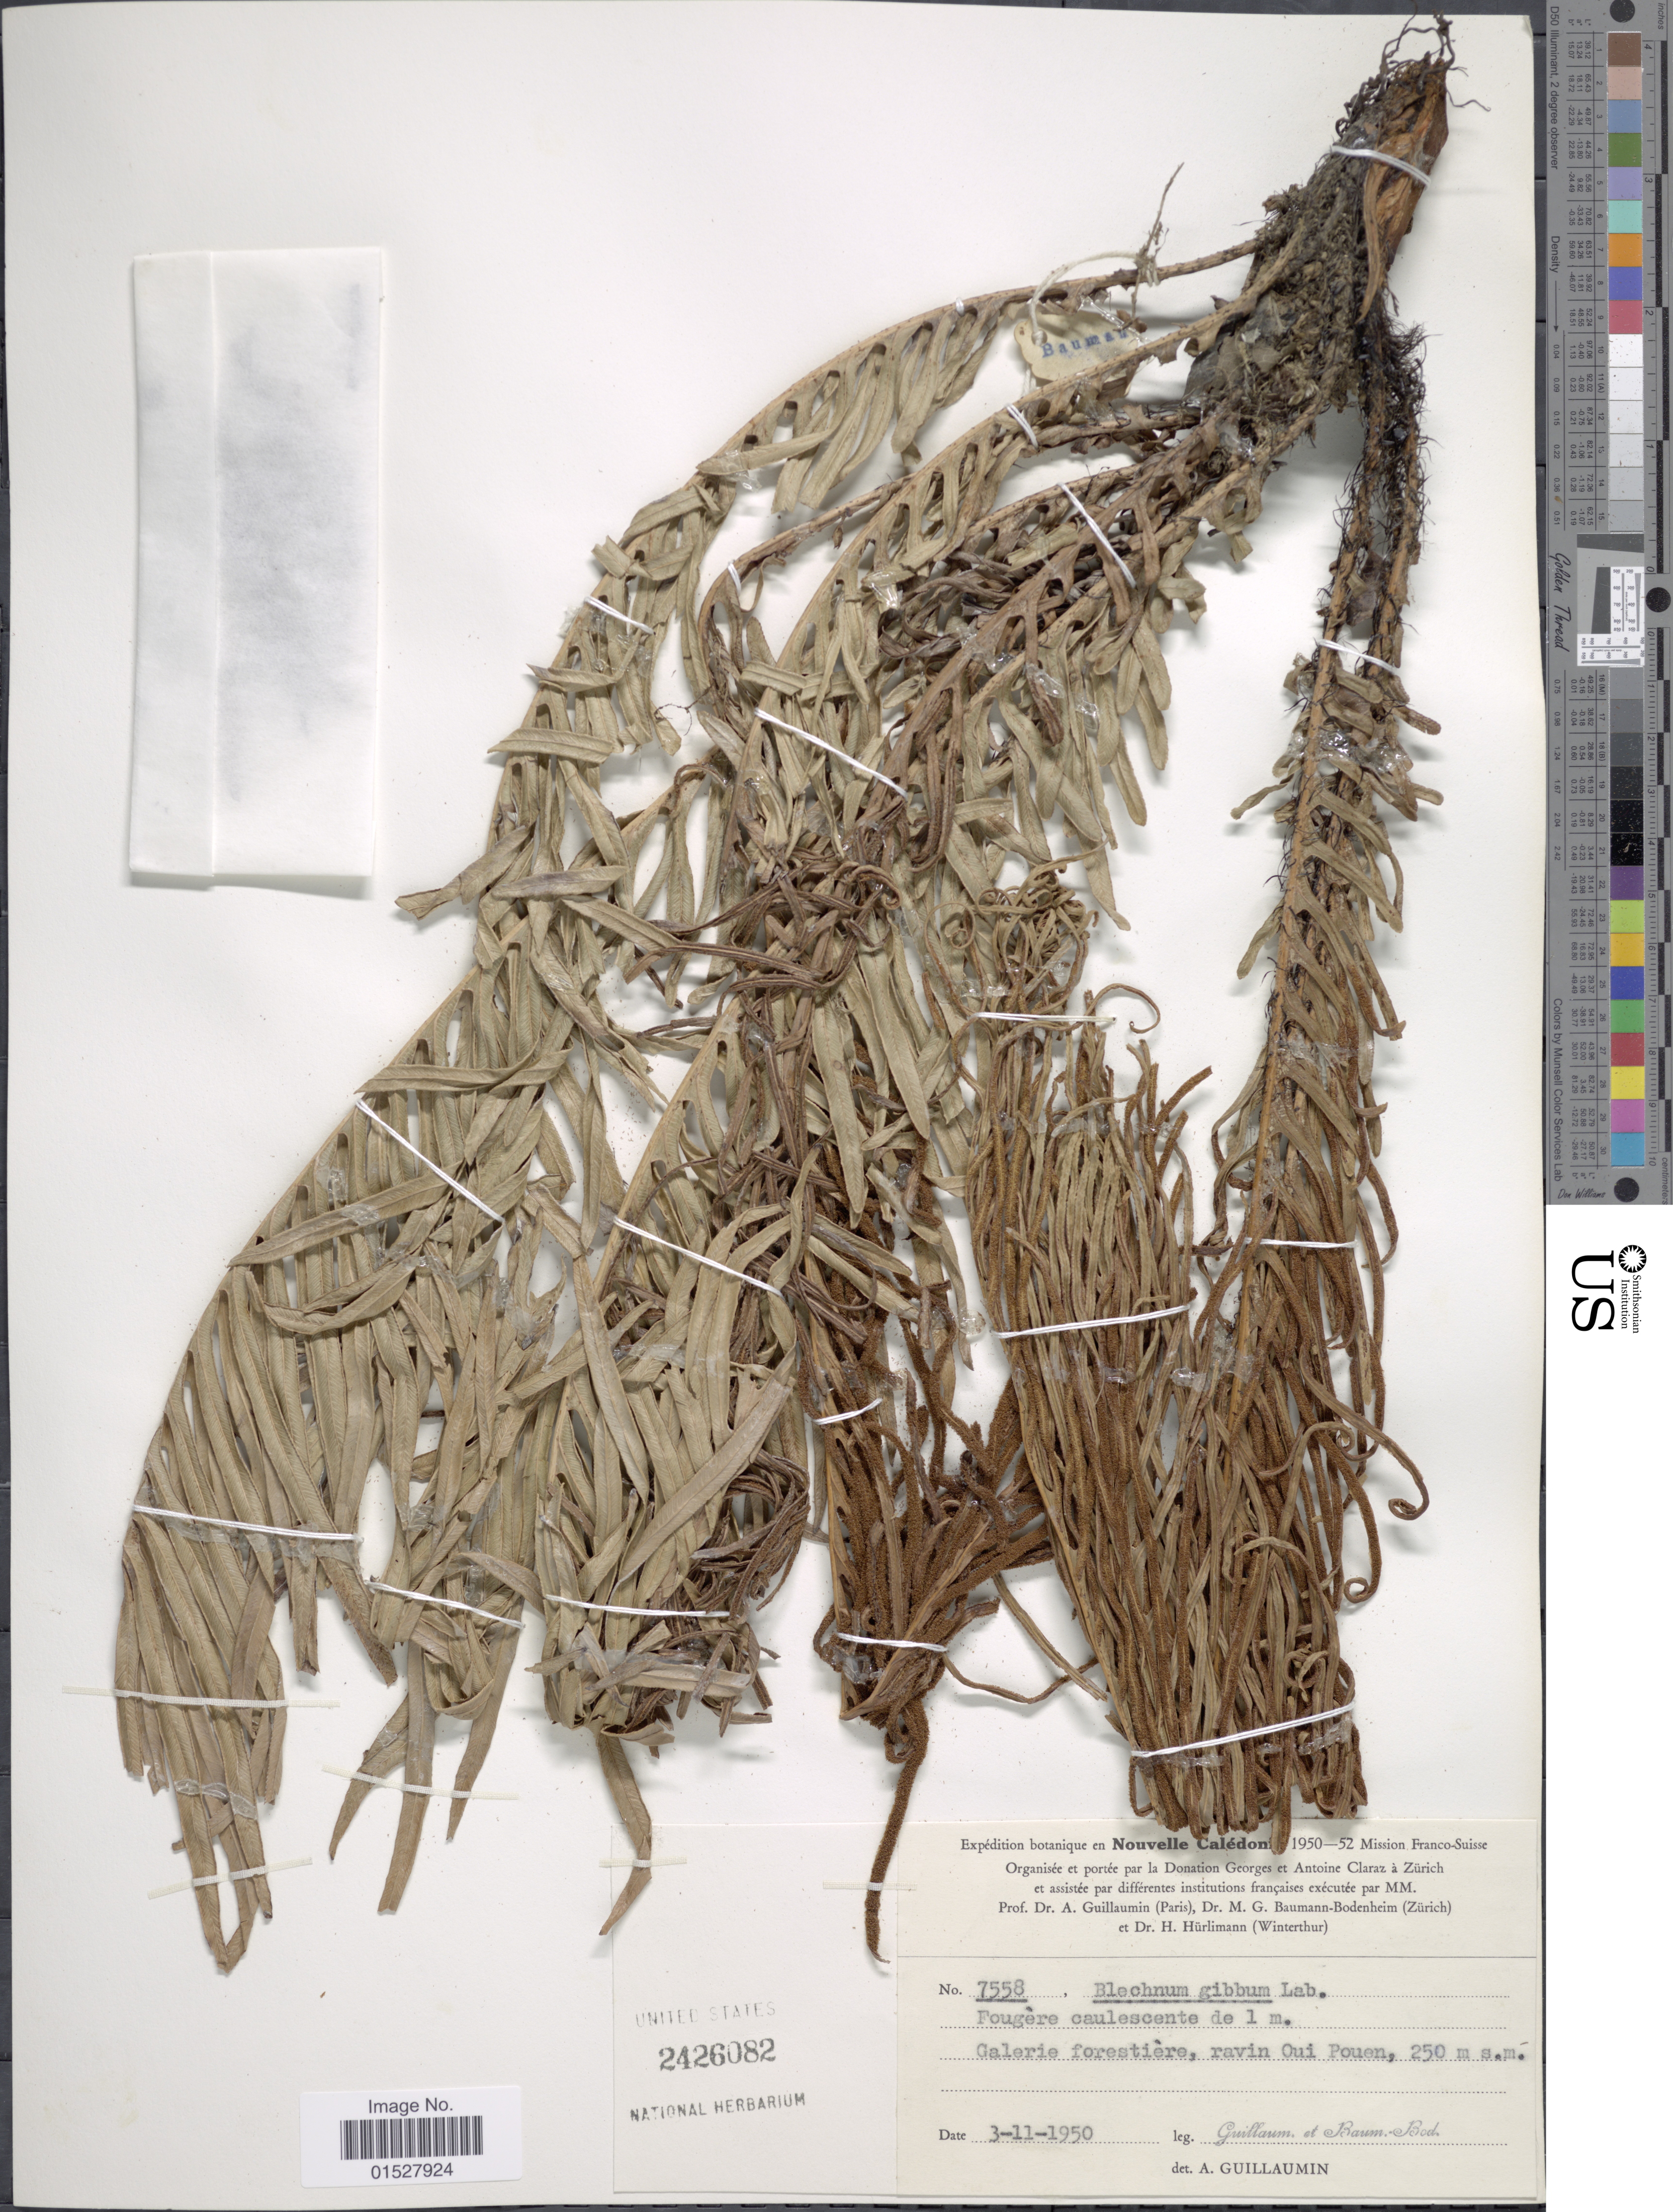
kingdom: Plantae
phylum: Tracheophyta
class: Polypodiopsida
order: Polypodiales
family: Blechnaceae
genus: Blechnum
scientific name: Blechnum gibbum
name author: (Labill.) Mett.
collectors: A. Guillaumin & M. G. Baumann-Bodenheim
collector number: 7558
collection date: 1950-11-03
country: New Caledonia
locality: Galerie dorestiere, ravin Oui Pouen.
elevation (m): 250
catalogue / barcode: US 2426082